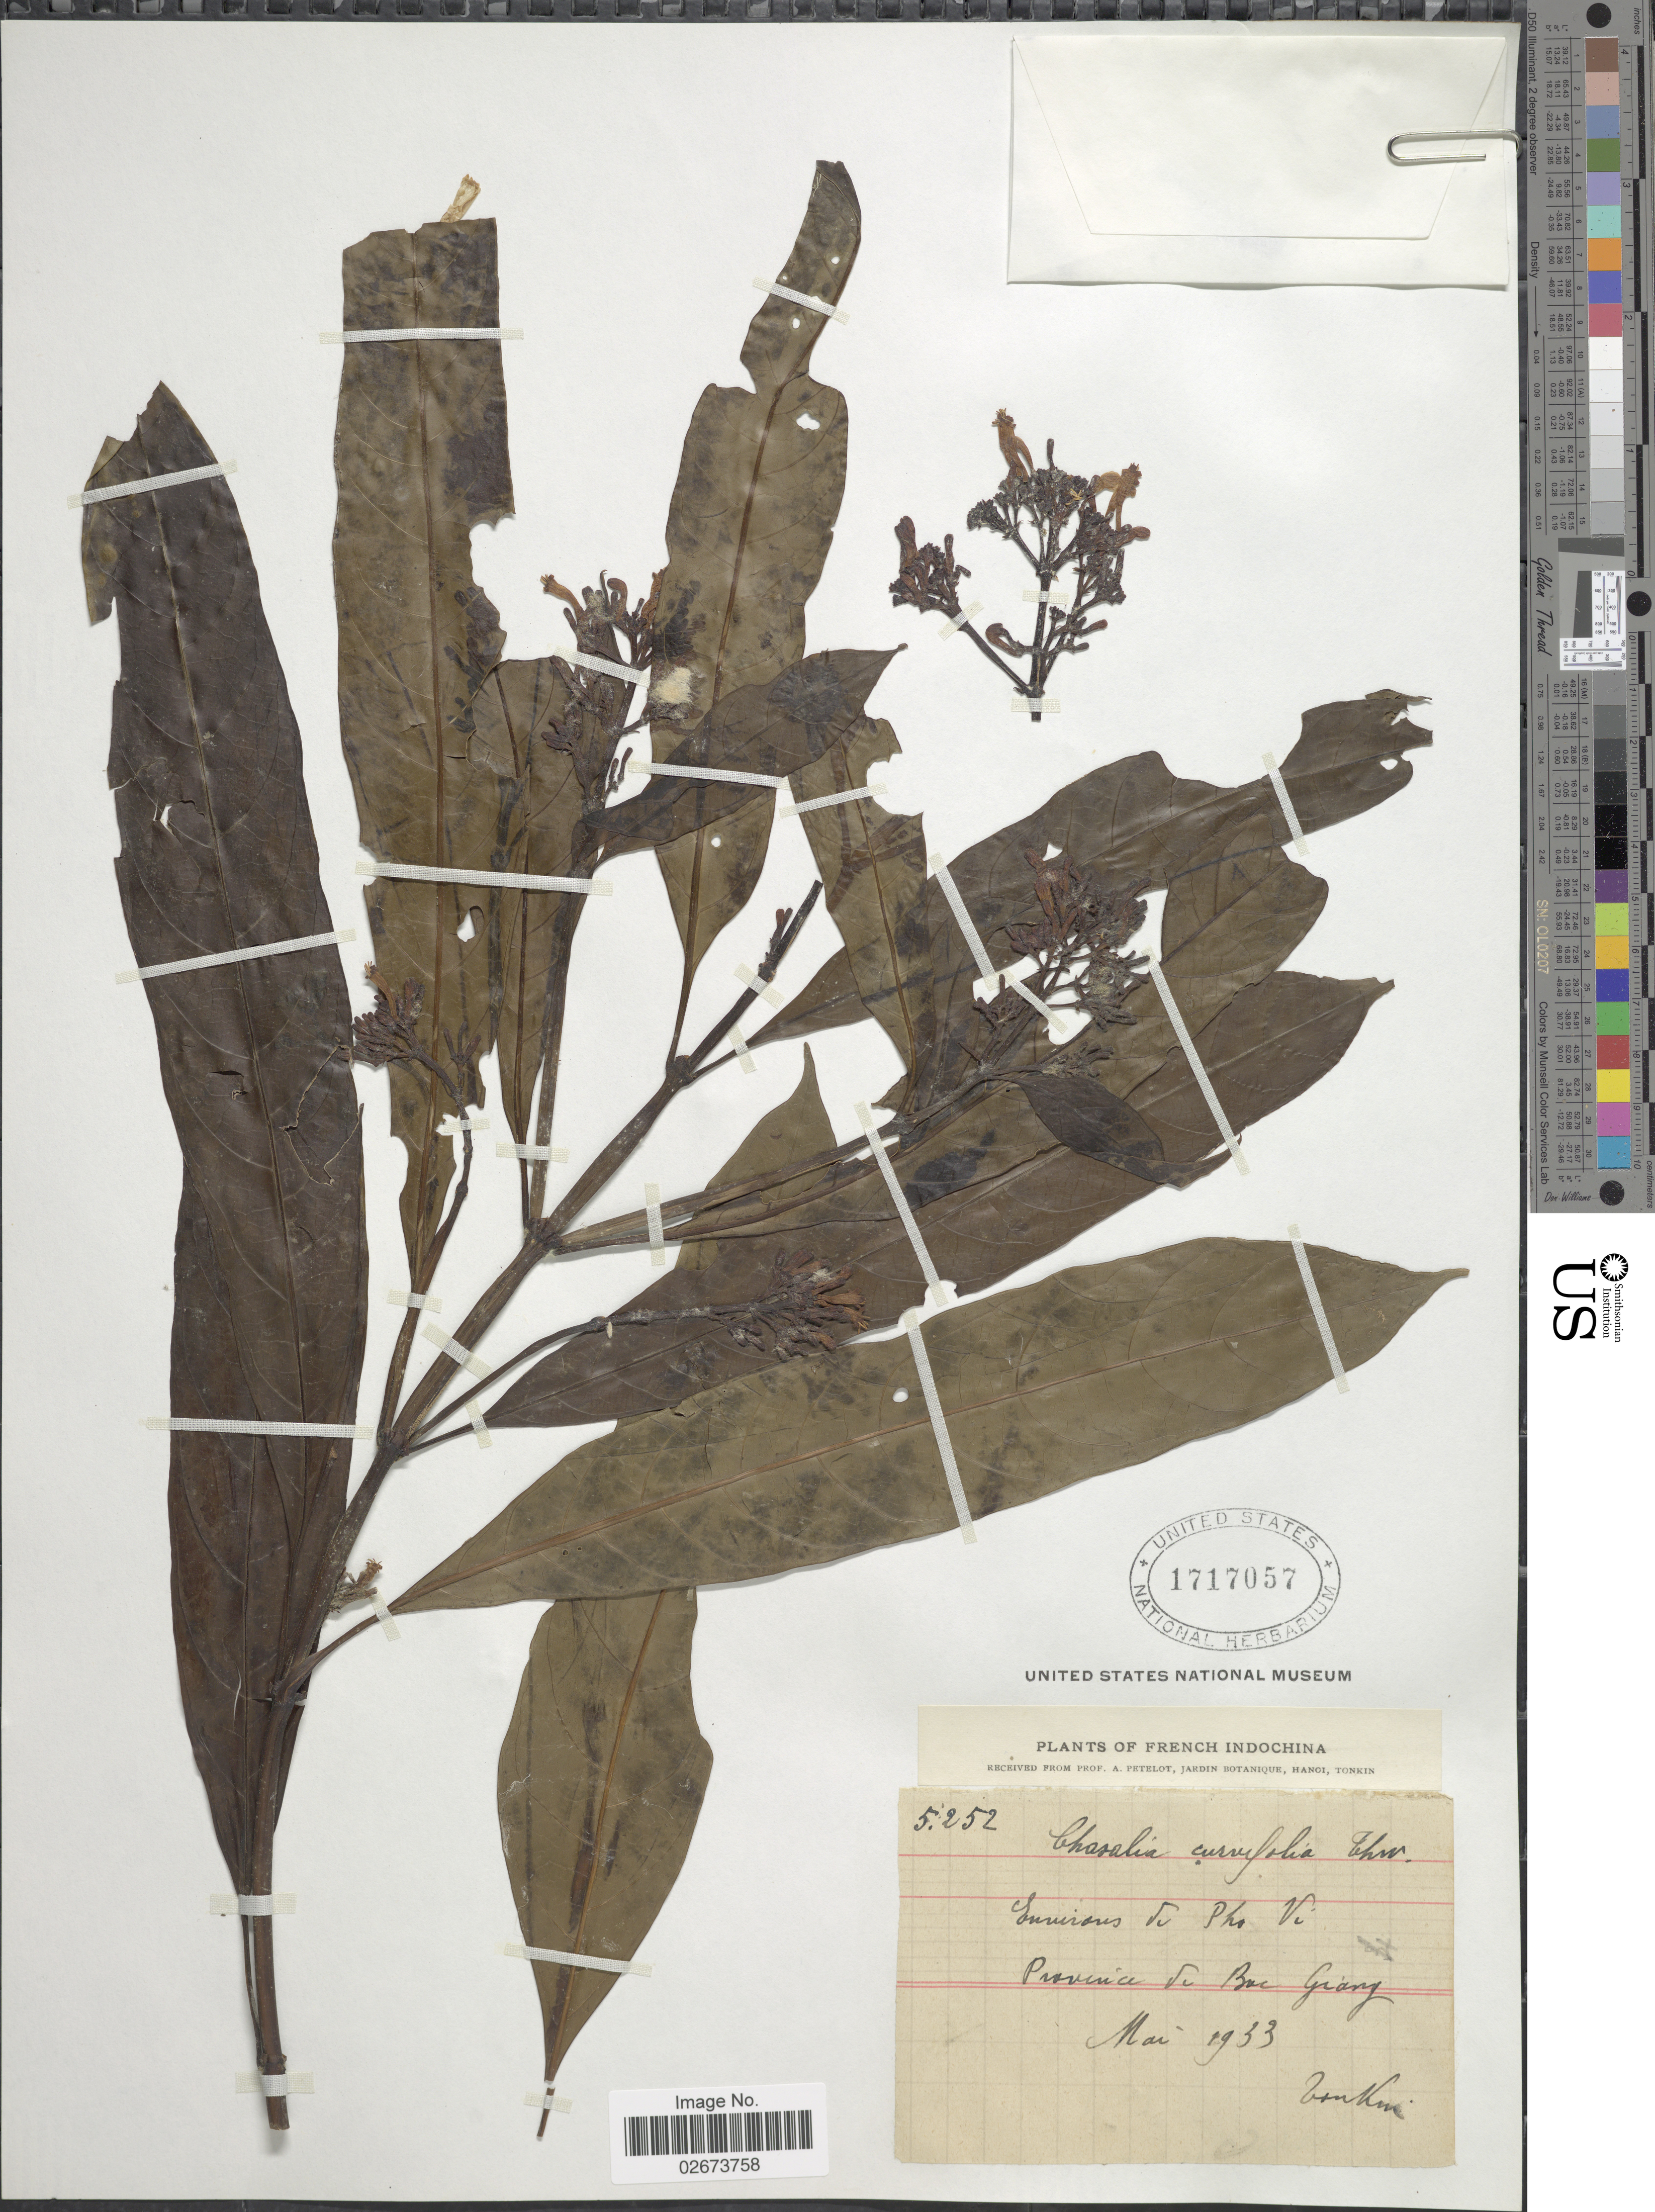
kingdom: Plantae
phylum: Tracheophyta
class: Magnoliopsida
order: Gentianales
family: Rubiaceae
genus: Chassalia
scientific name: Chassalia curviflora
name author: (Wall.) Thwaites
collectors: A. Petelot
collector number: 5252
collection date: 1933-05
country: Vietnam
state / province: Bac Giang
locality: Tonkin. French Indochina, Environs du Pho Vi, Province du Bac Giang.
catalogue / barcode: US 1717057